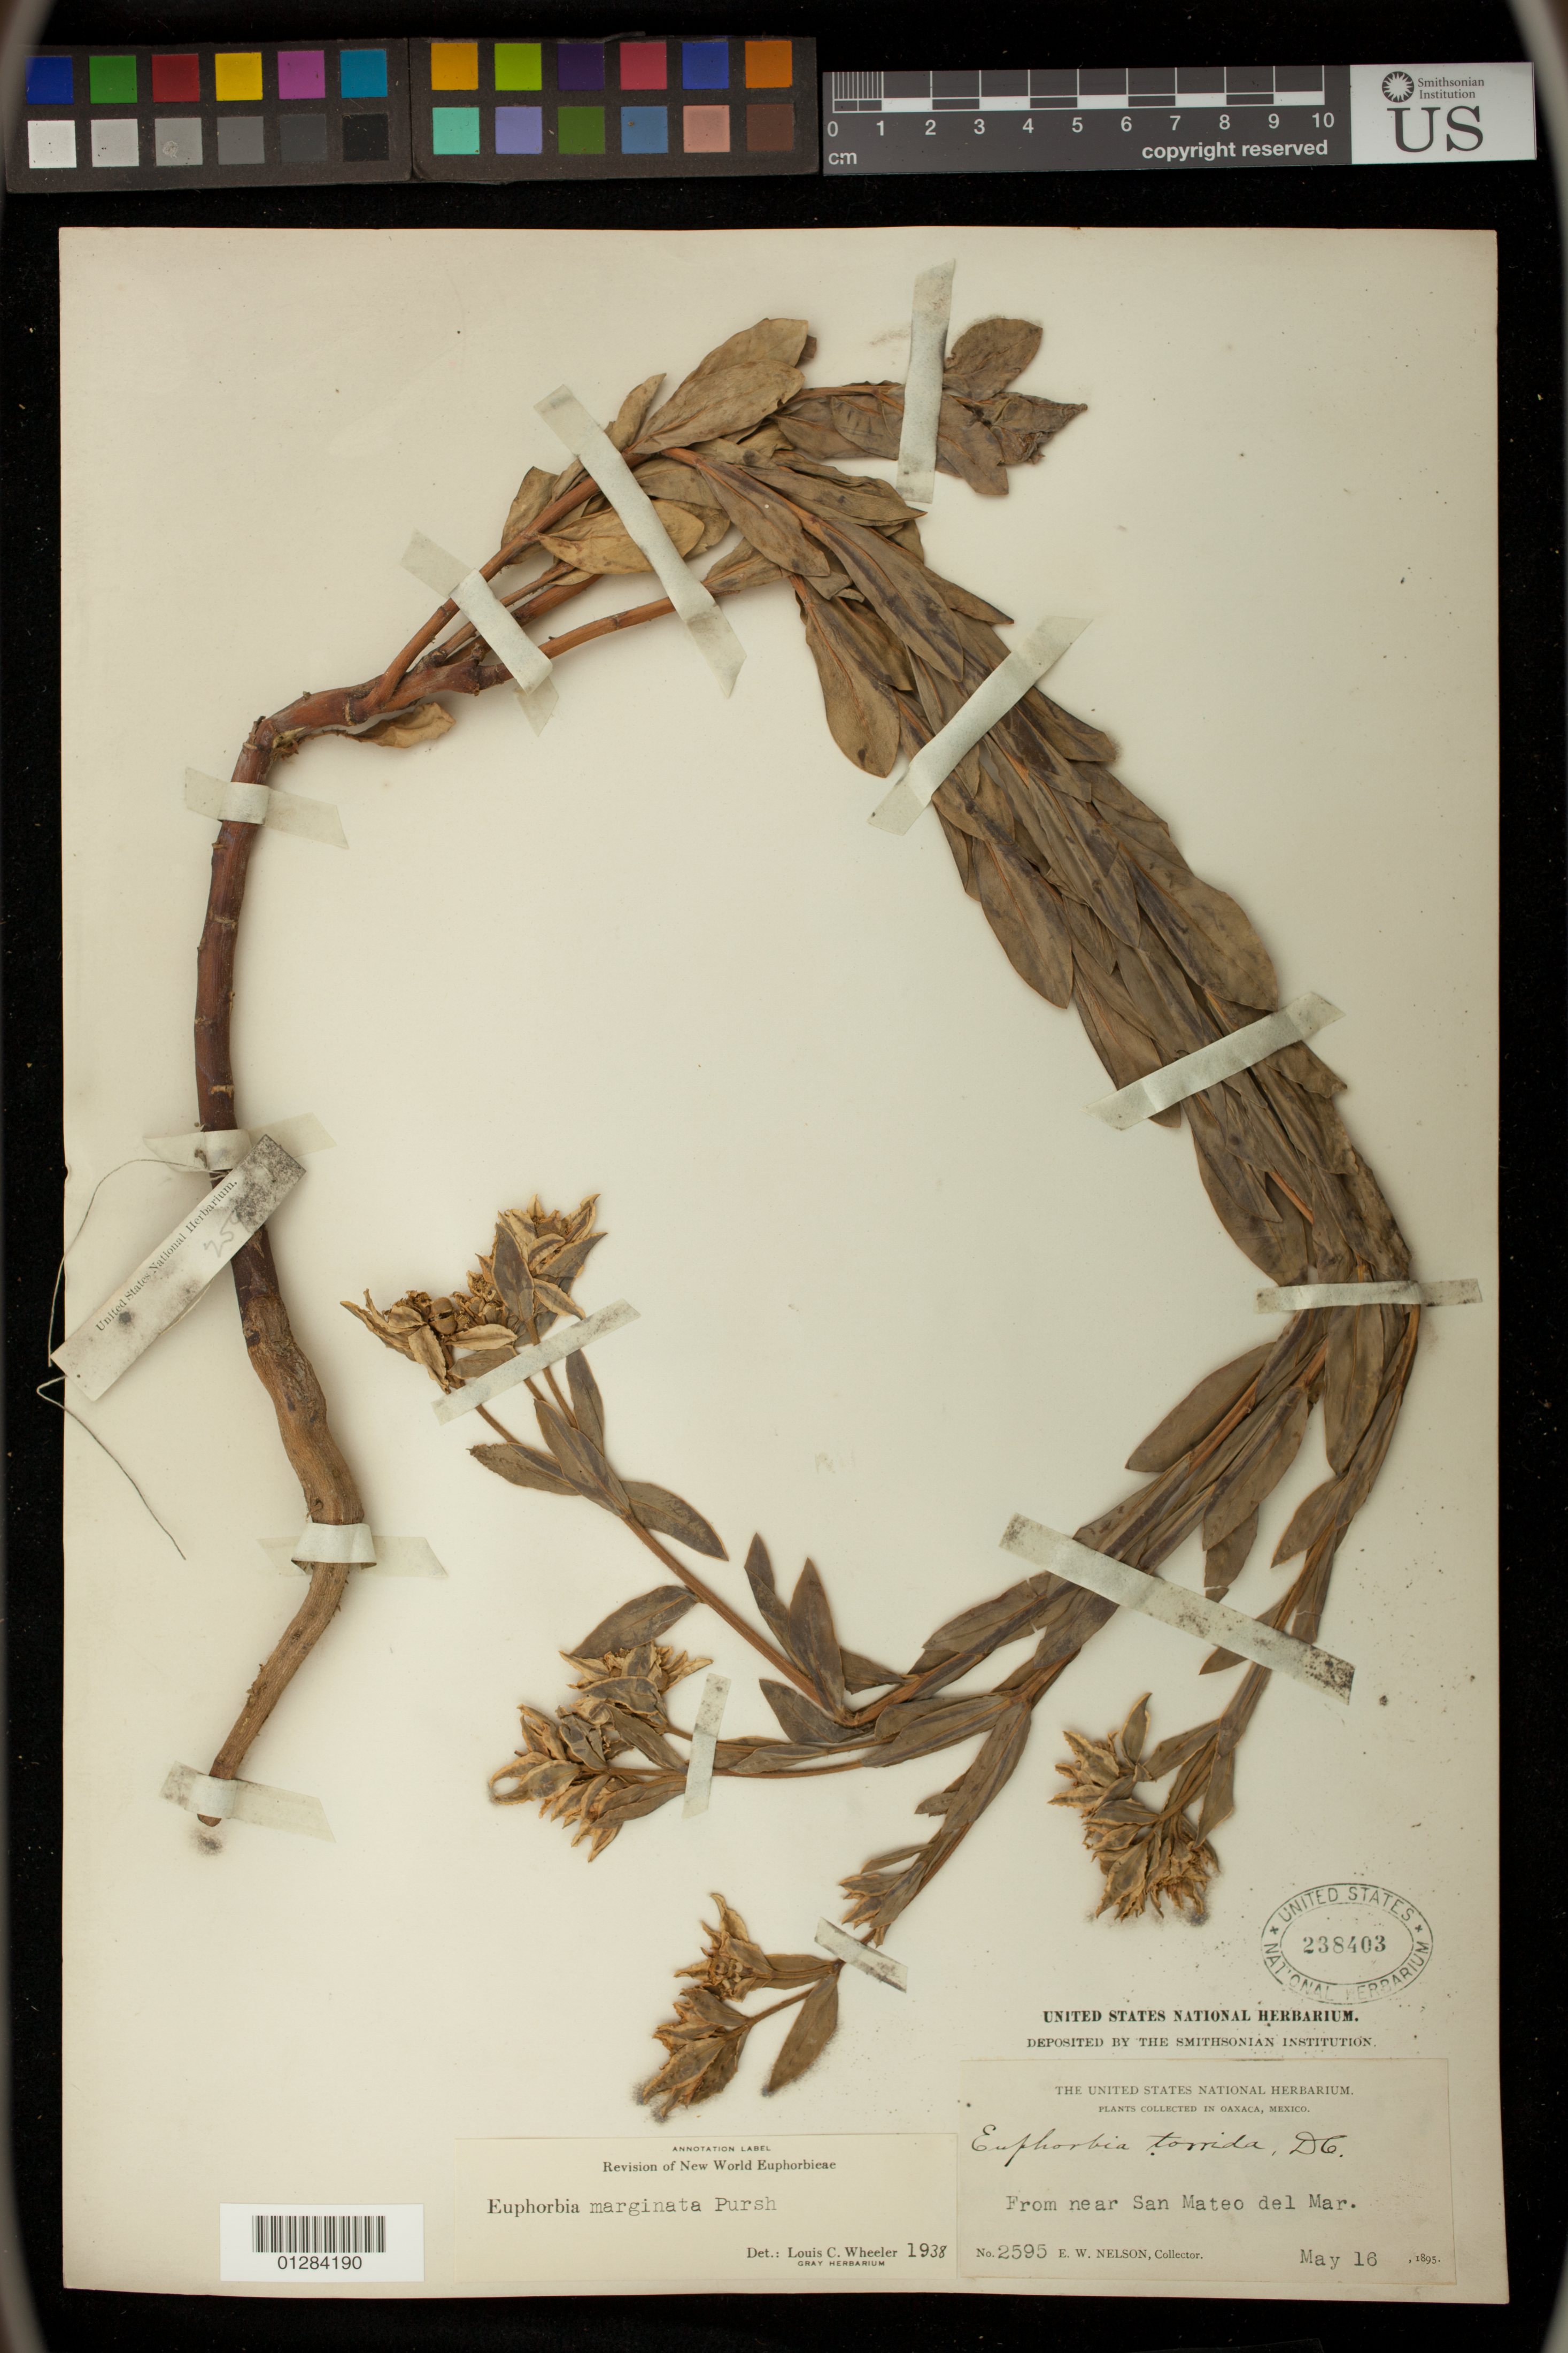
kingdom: Plantae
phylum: Tracheophyta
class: Magnoliopsida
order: Malpighiales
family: Euphorbiaceae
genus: Euphorbia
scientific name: Euphorbia marginata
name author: Pursh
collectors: E. W. Nelson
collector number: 2595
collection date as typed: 16 May 1895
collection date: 1895-05-16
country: Mexico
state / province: Oaxaca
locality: Near San Mateo del Mar.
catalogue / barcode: US 238403